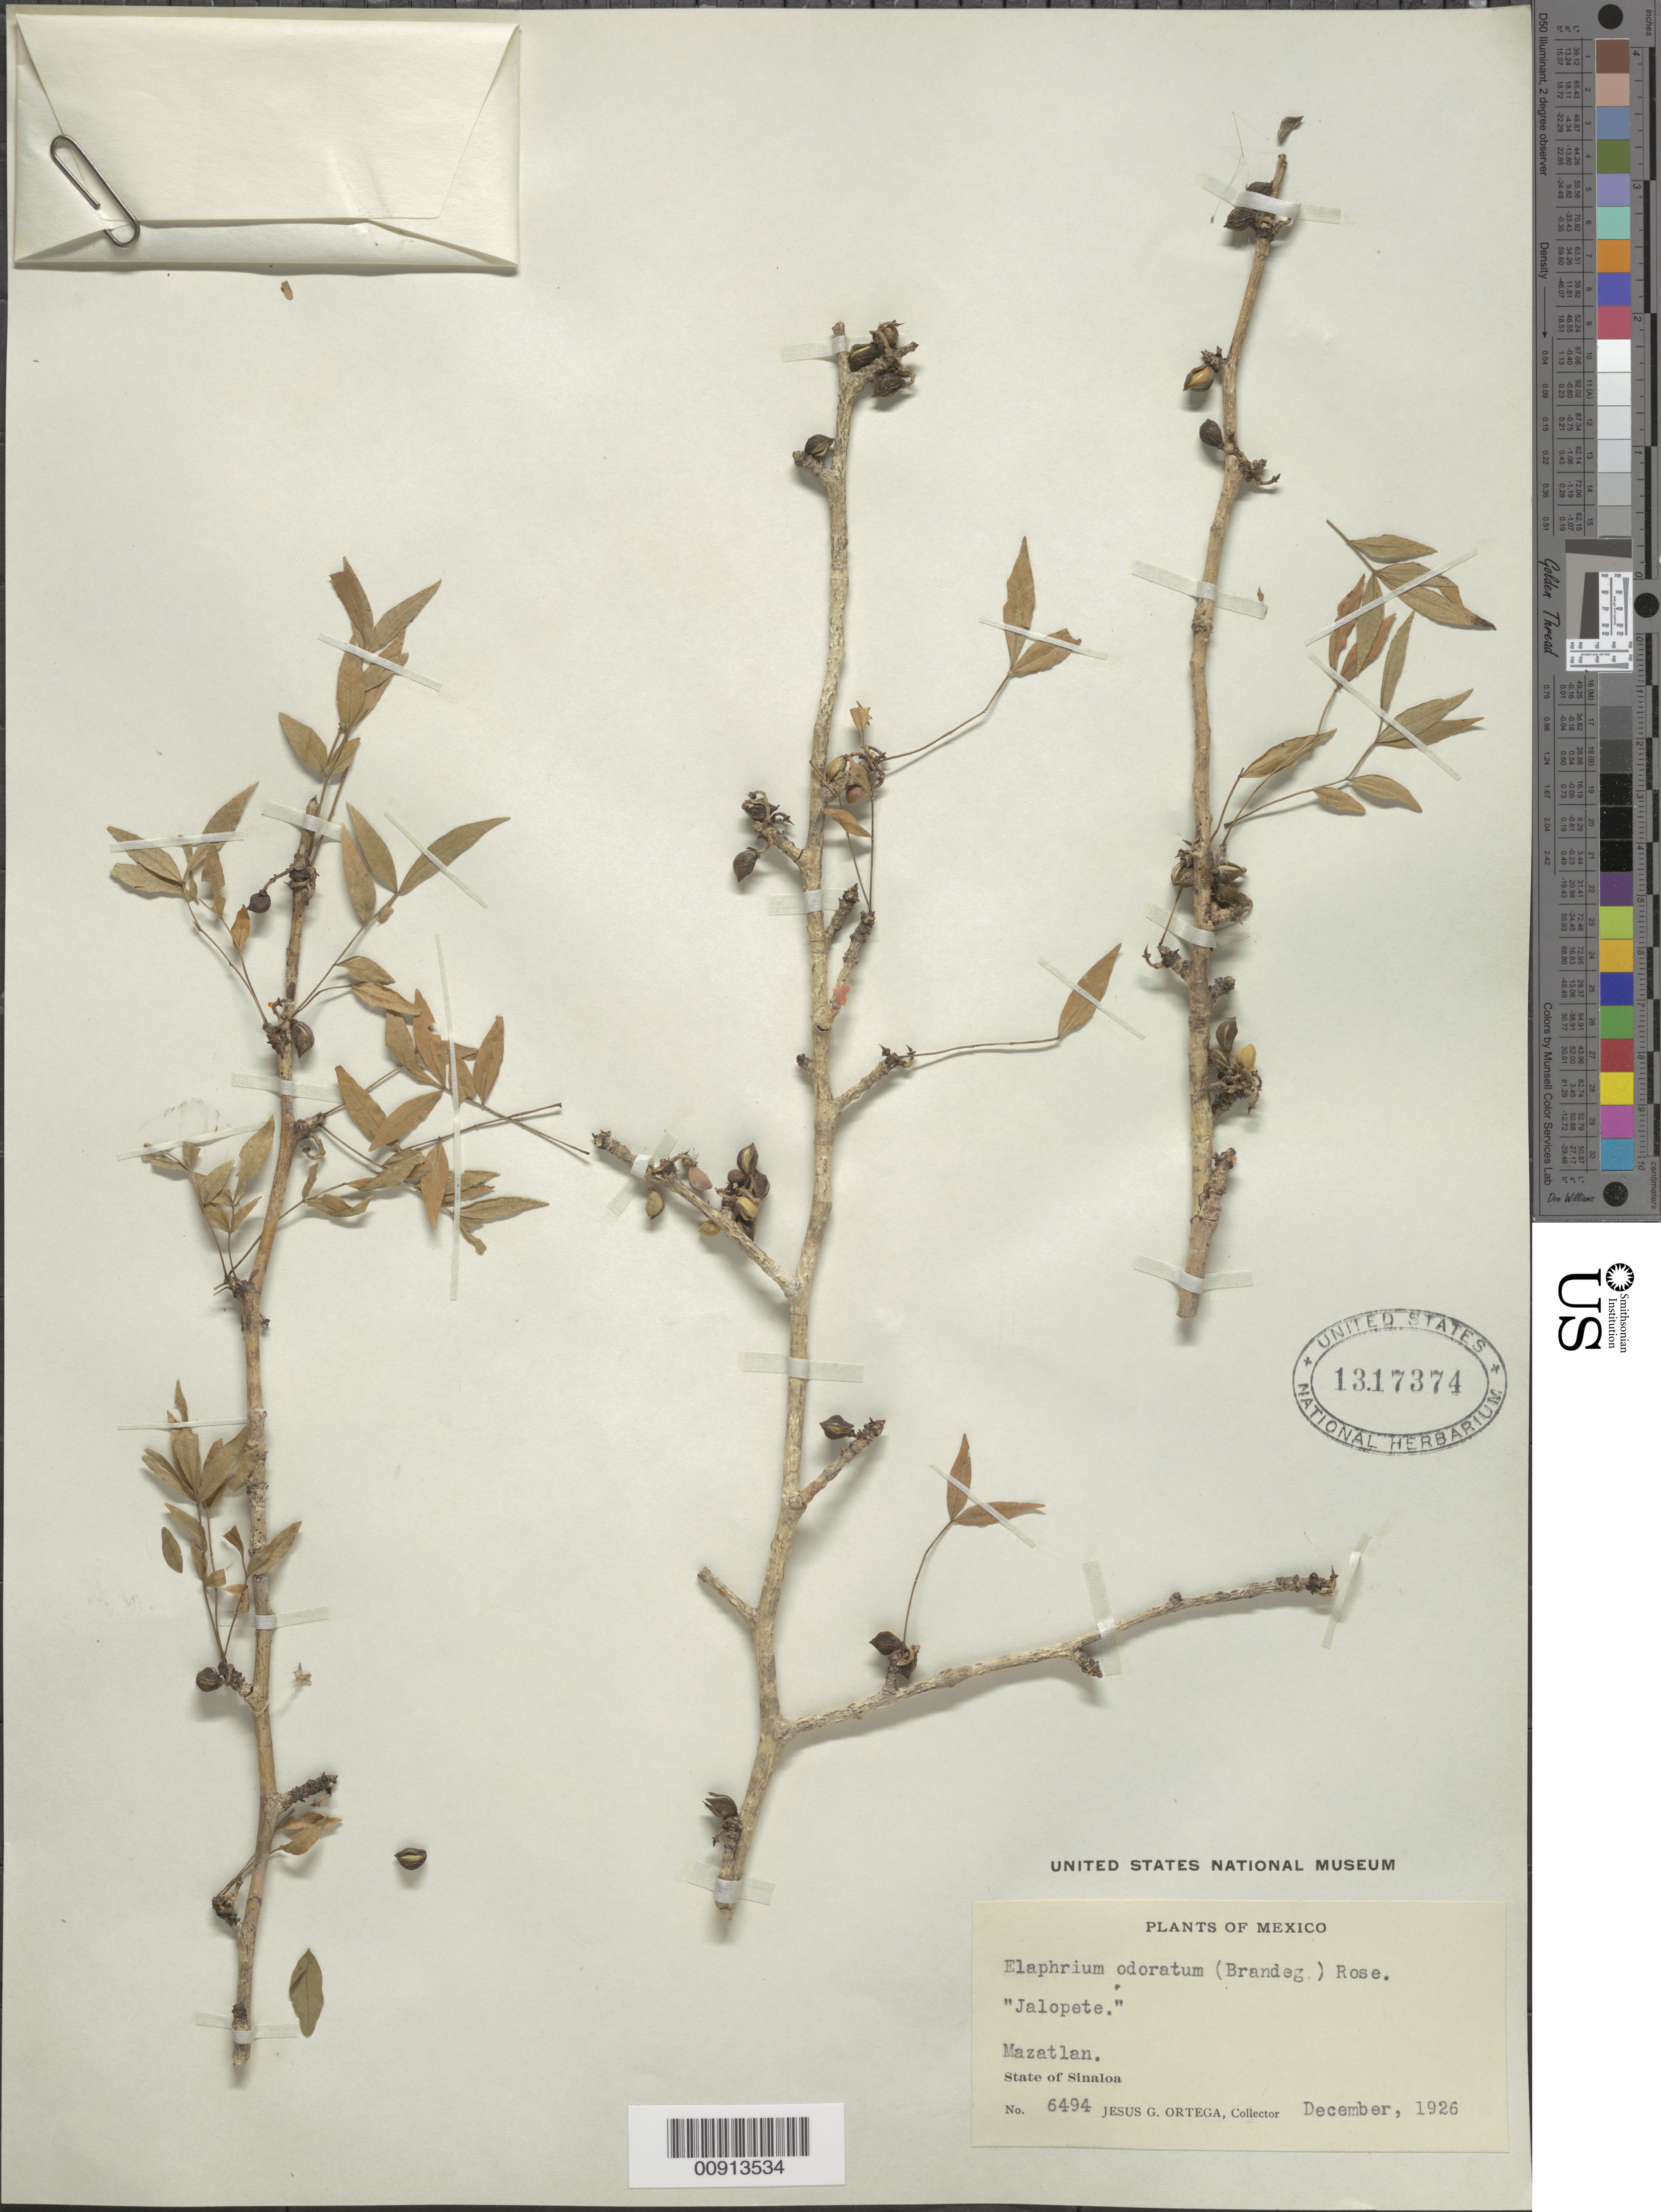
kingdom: Plantae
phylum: Tracheophyta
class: Magnoliopsida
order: Sapindales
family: Burseraceae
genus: Bursera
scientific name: Bursera fagaroides var. elongata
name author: (Kunth) Engl.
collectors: J. Ortega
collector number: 6494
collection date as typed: Dec 1926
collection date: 1926-12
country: Mexico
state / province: Sinaloa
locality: Mazatlán, State of Sinaloa.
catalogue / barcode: US 1317374